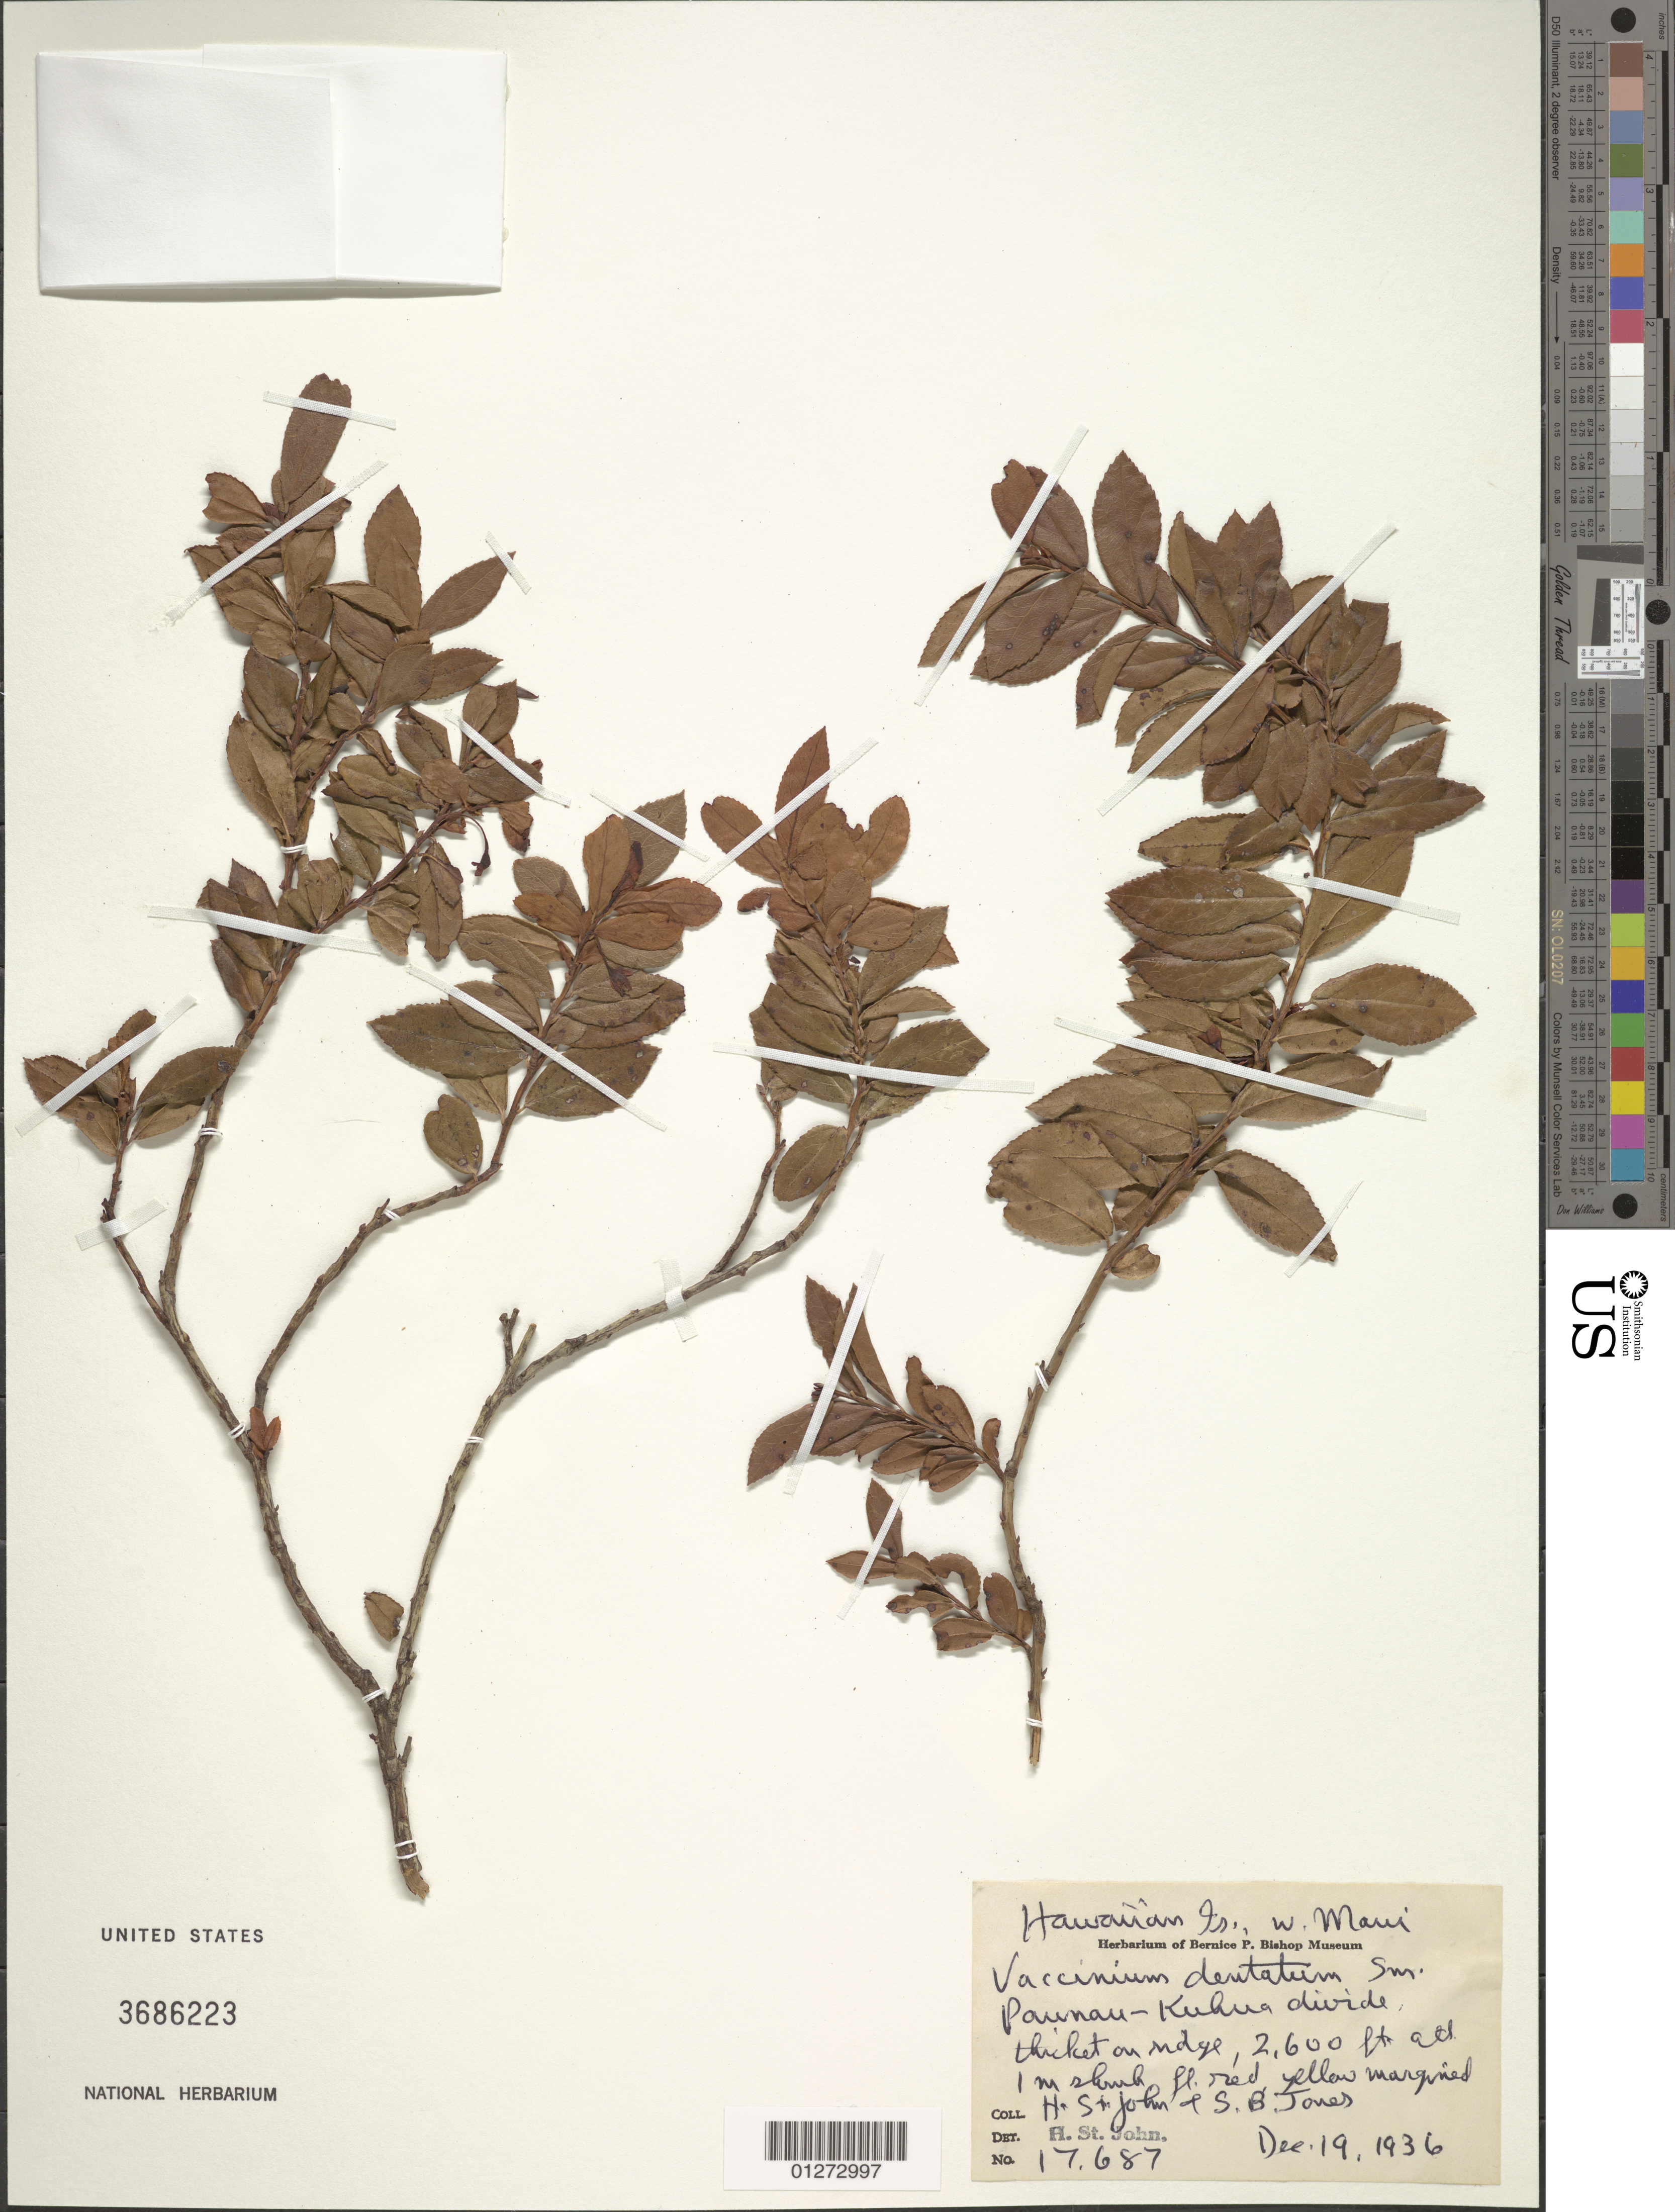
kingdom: Plantae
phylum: Tracheophyta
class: Magnoliopsida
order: Ericales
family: Ericaceae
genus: Vaccinium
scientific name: Vaccinium dentatum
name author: Sm.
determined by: St. John, H.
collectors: H. St. John & S. B. Jones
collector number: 17687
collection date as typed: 19 Dec 1936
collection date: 1936-12-19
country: United States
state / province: Hawaii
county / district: Maui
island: Maui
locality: W. Maui, Paunau-Kuhua divide.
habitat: Thicket on ridge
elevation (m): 792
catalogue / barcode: US 3686223